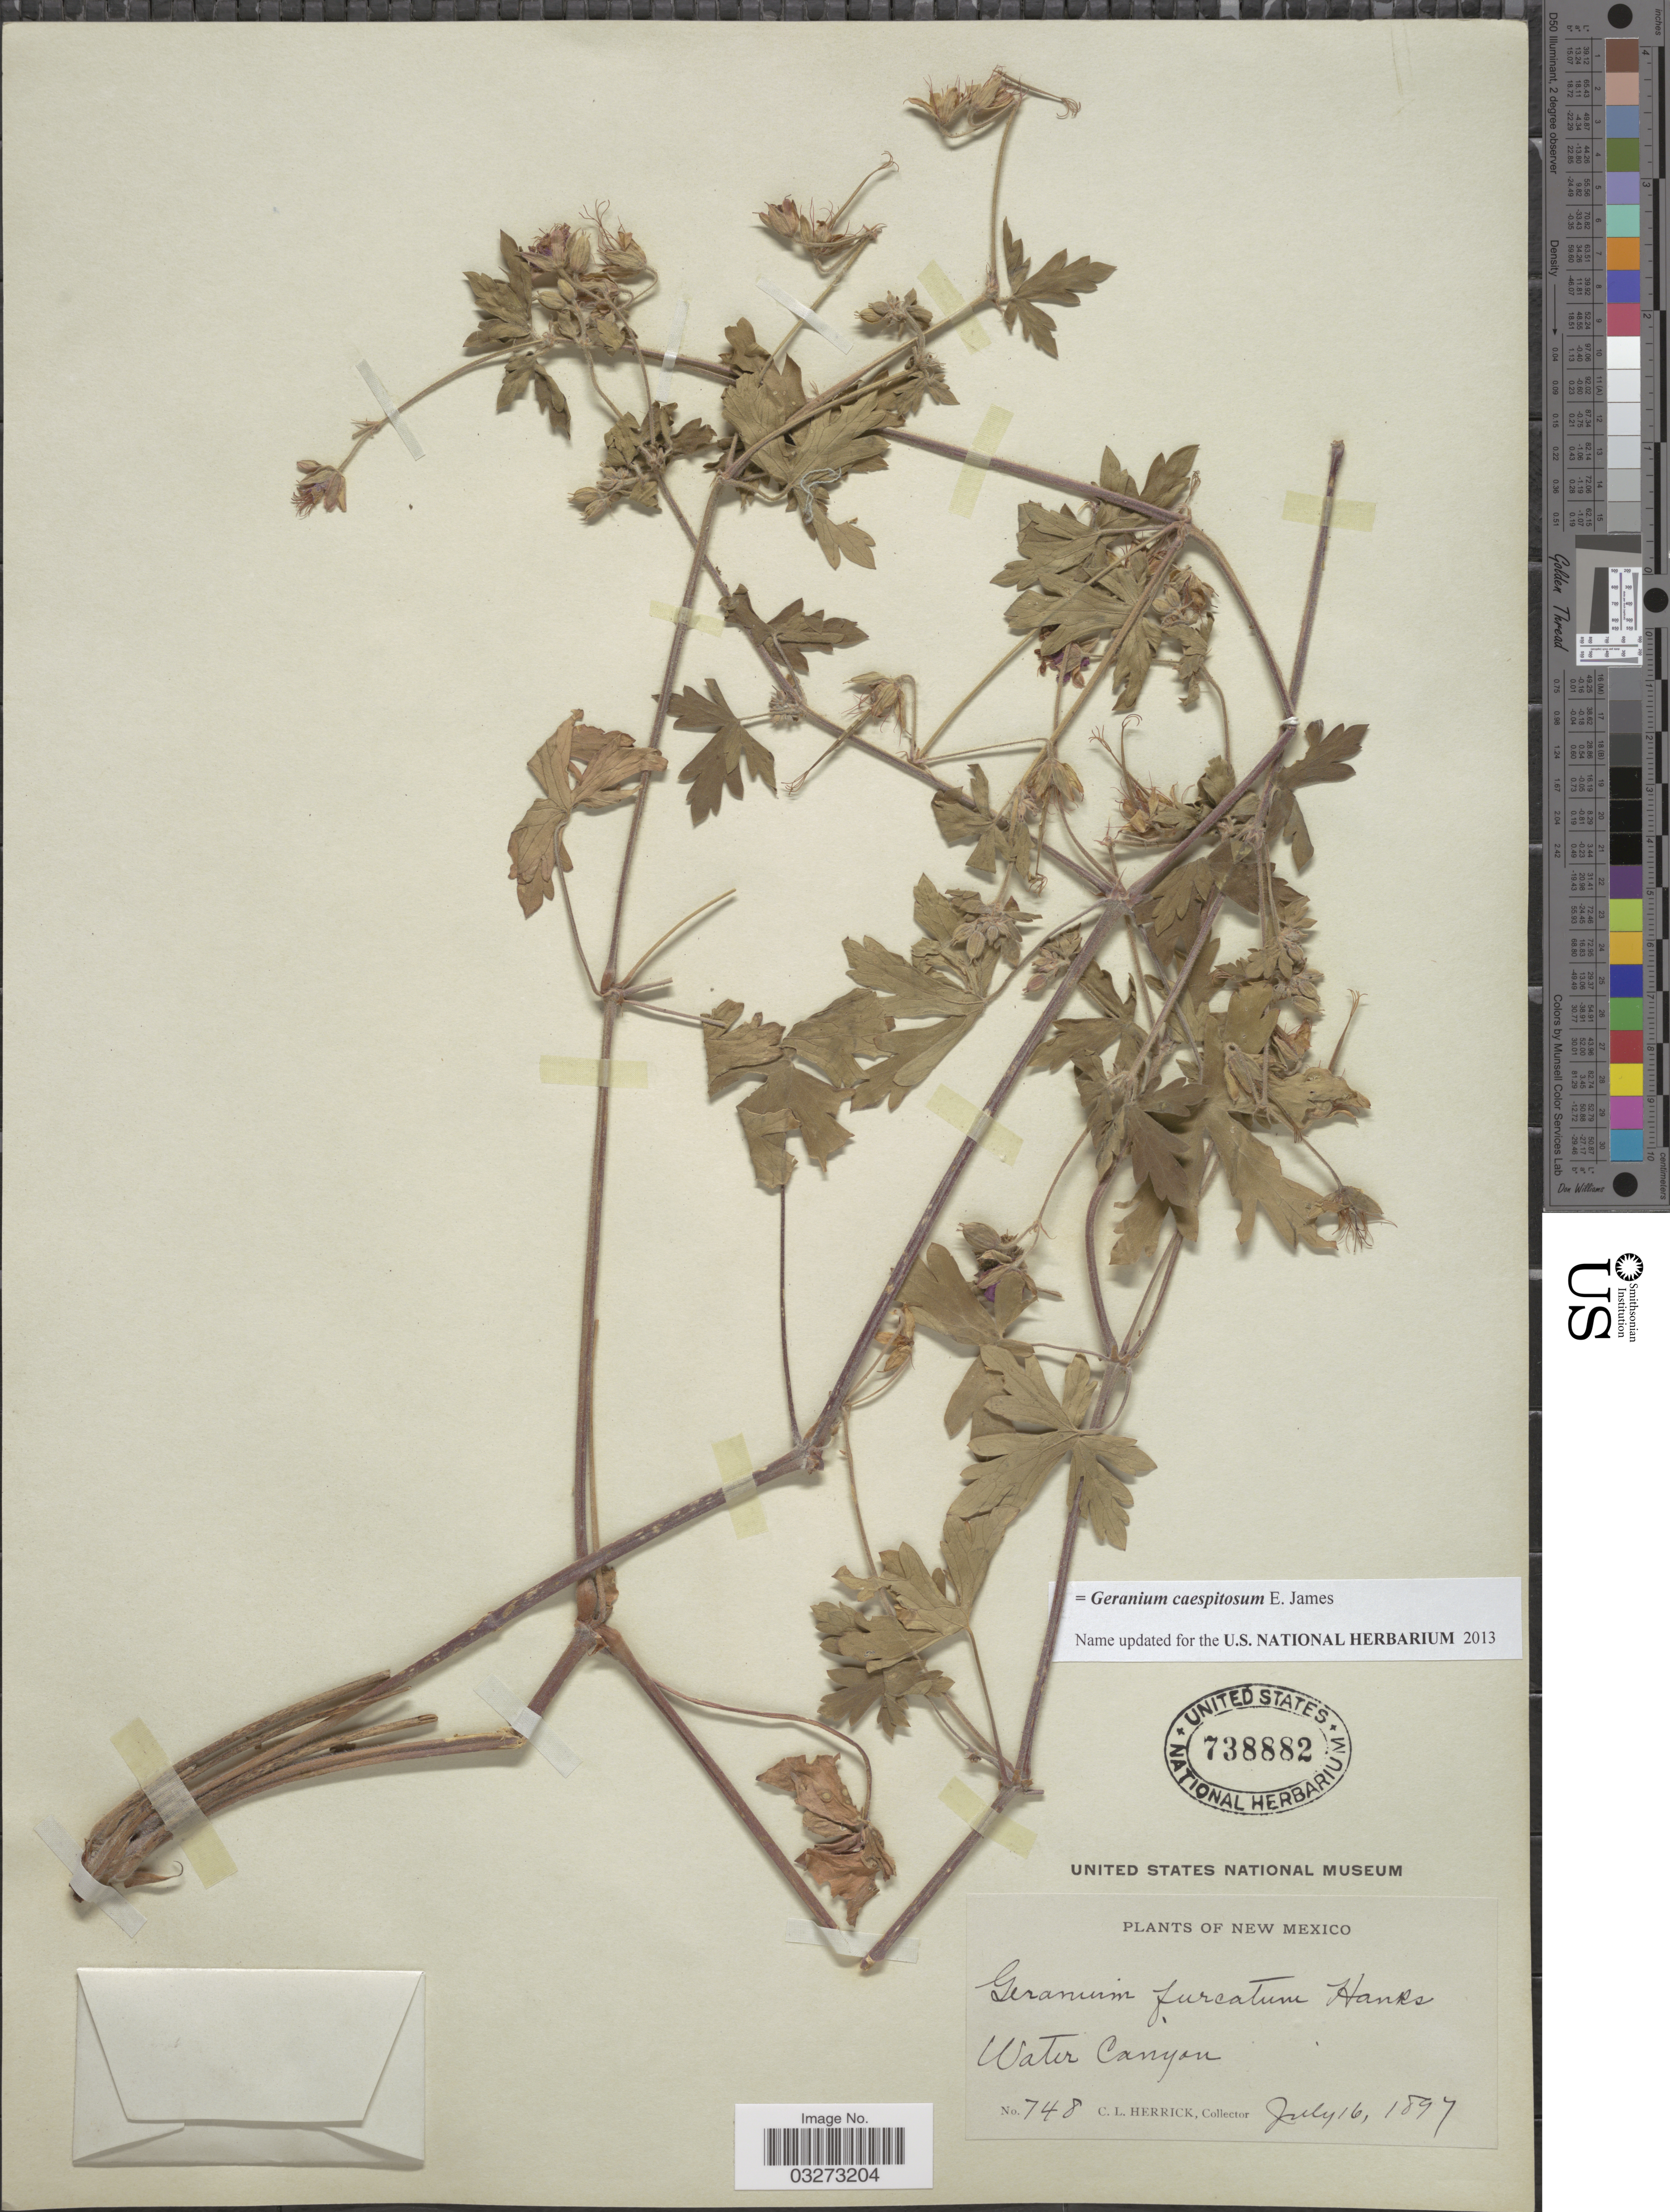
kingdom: Plantae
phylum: Tracheophyta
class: Magnoliopsida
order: Geraniales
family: Geraniaceae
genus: Geranium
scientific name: Geranium caespitosum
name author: E. James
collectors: C. Herrick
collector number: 748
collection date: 1897-07-16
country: United States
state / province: New Mexico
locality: Water Canyon.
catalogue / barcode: US 738882